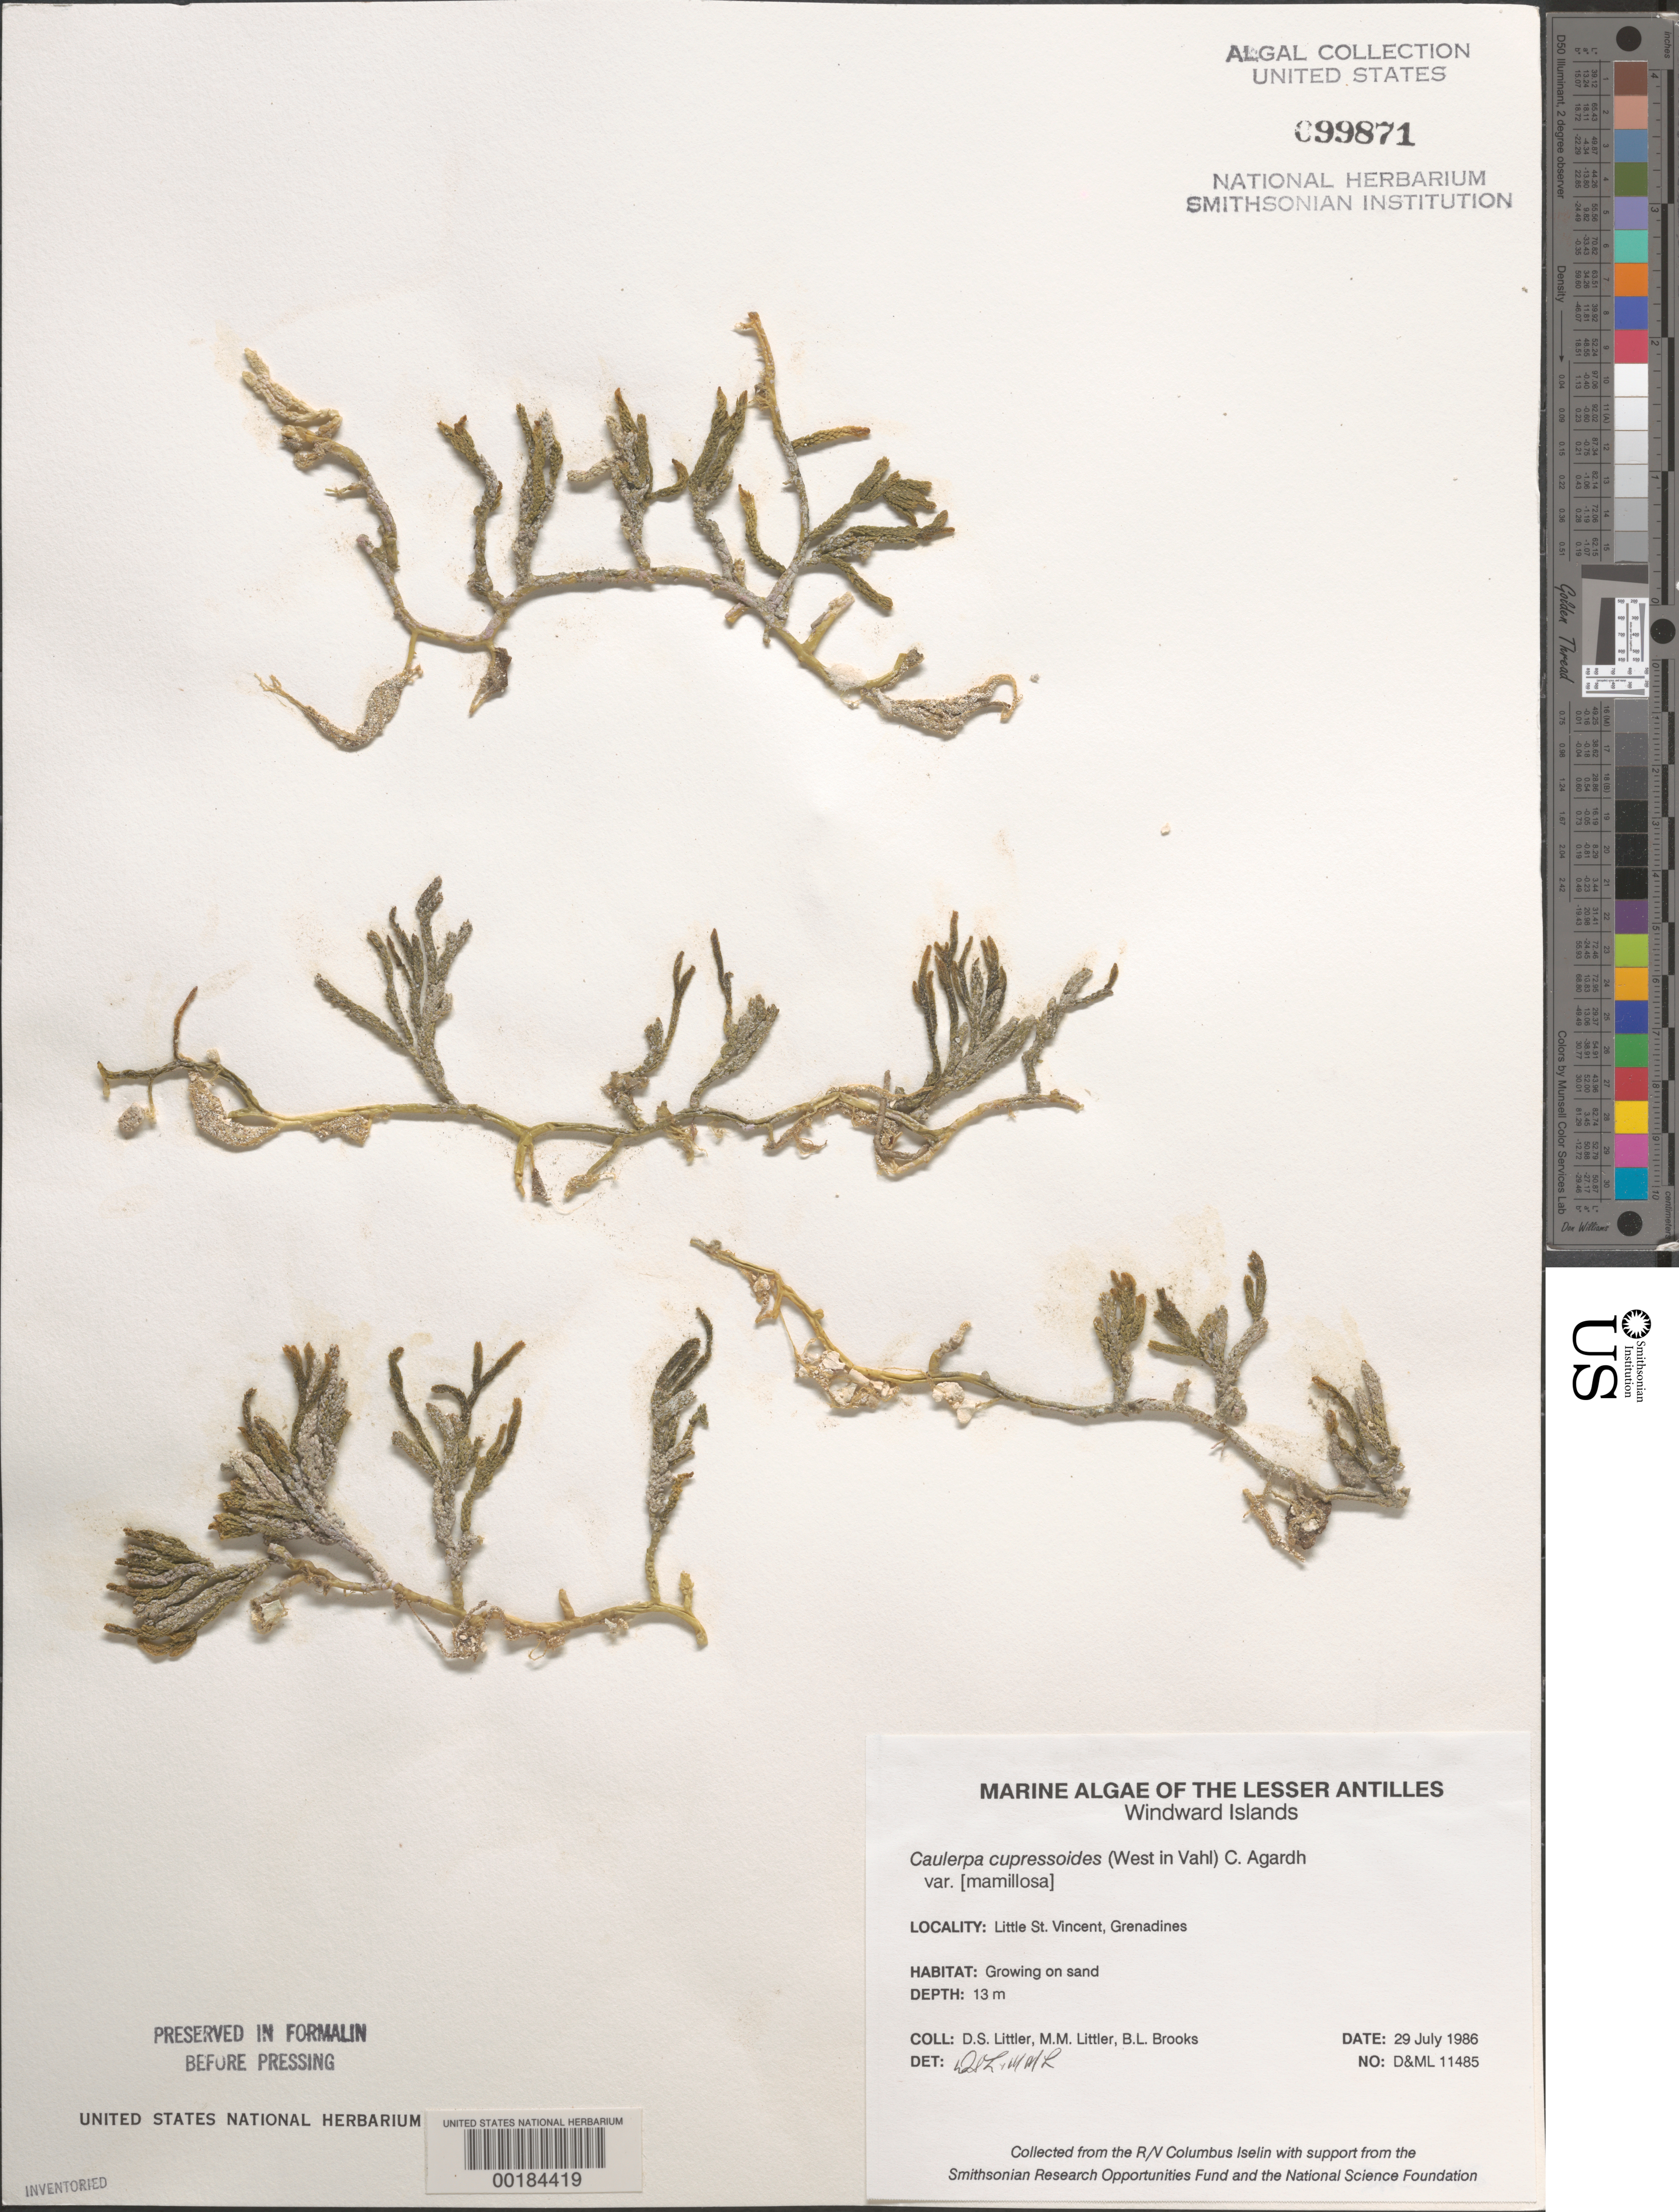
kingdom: Plantae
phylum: Chlorophyta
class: Ulvophyceae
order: Bryopsidales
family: Caulerpaceae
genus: Caulerpa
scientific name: Caulerpa cupressoides var. mamillosa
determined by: Littler, D. S.; Littler, M. M.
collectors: D. S. Littler, M. M. Littler & B. Brooks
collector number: D&ML 11485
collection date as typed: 29 Jul 1986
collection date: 1986-07-29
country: St. Vincent - Grenadines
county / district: Grenadines Parish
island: Little Saint Vincent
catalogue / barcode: US 99871